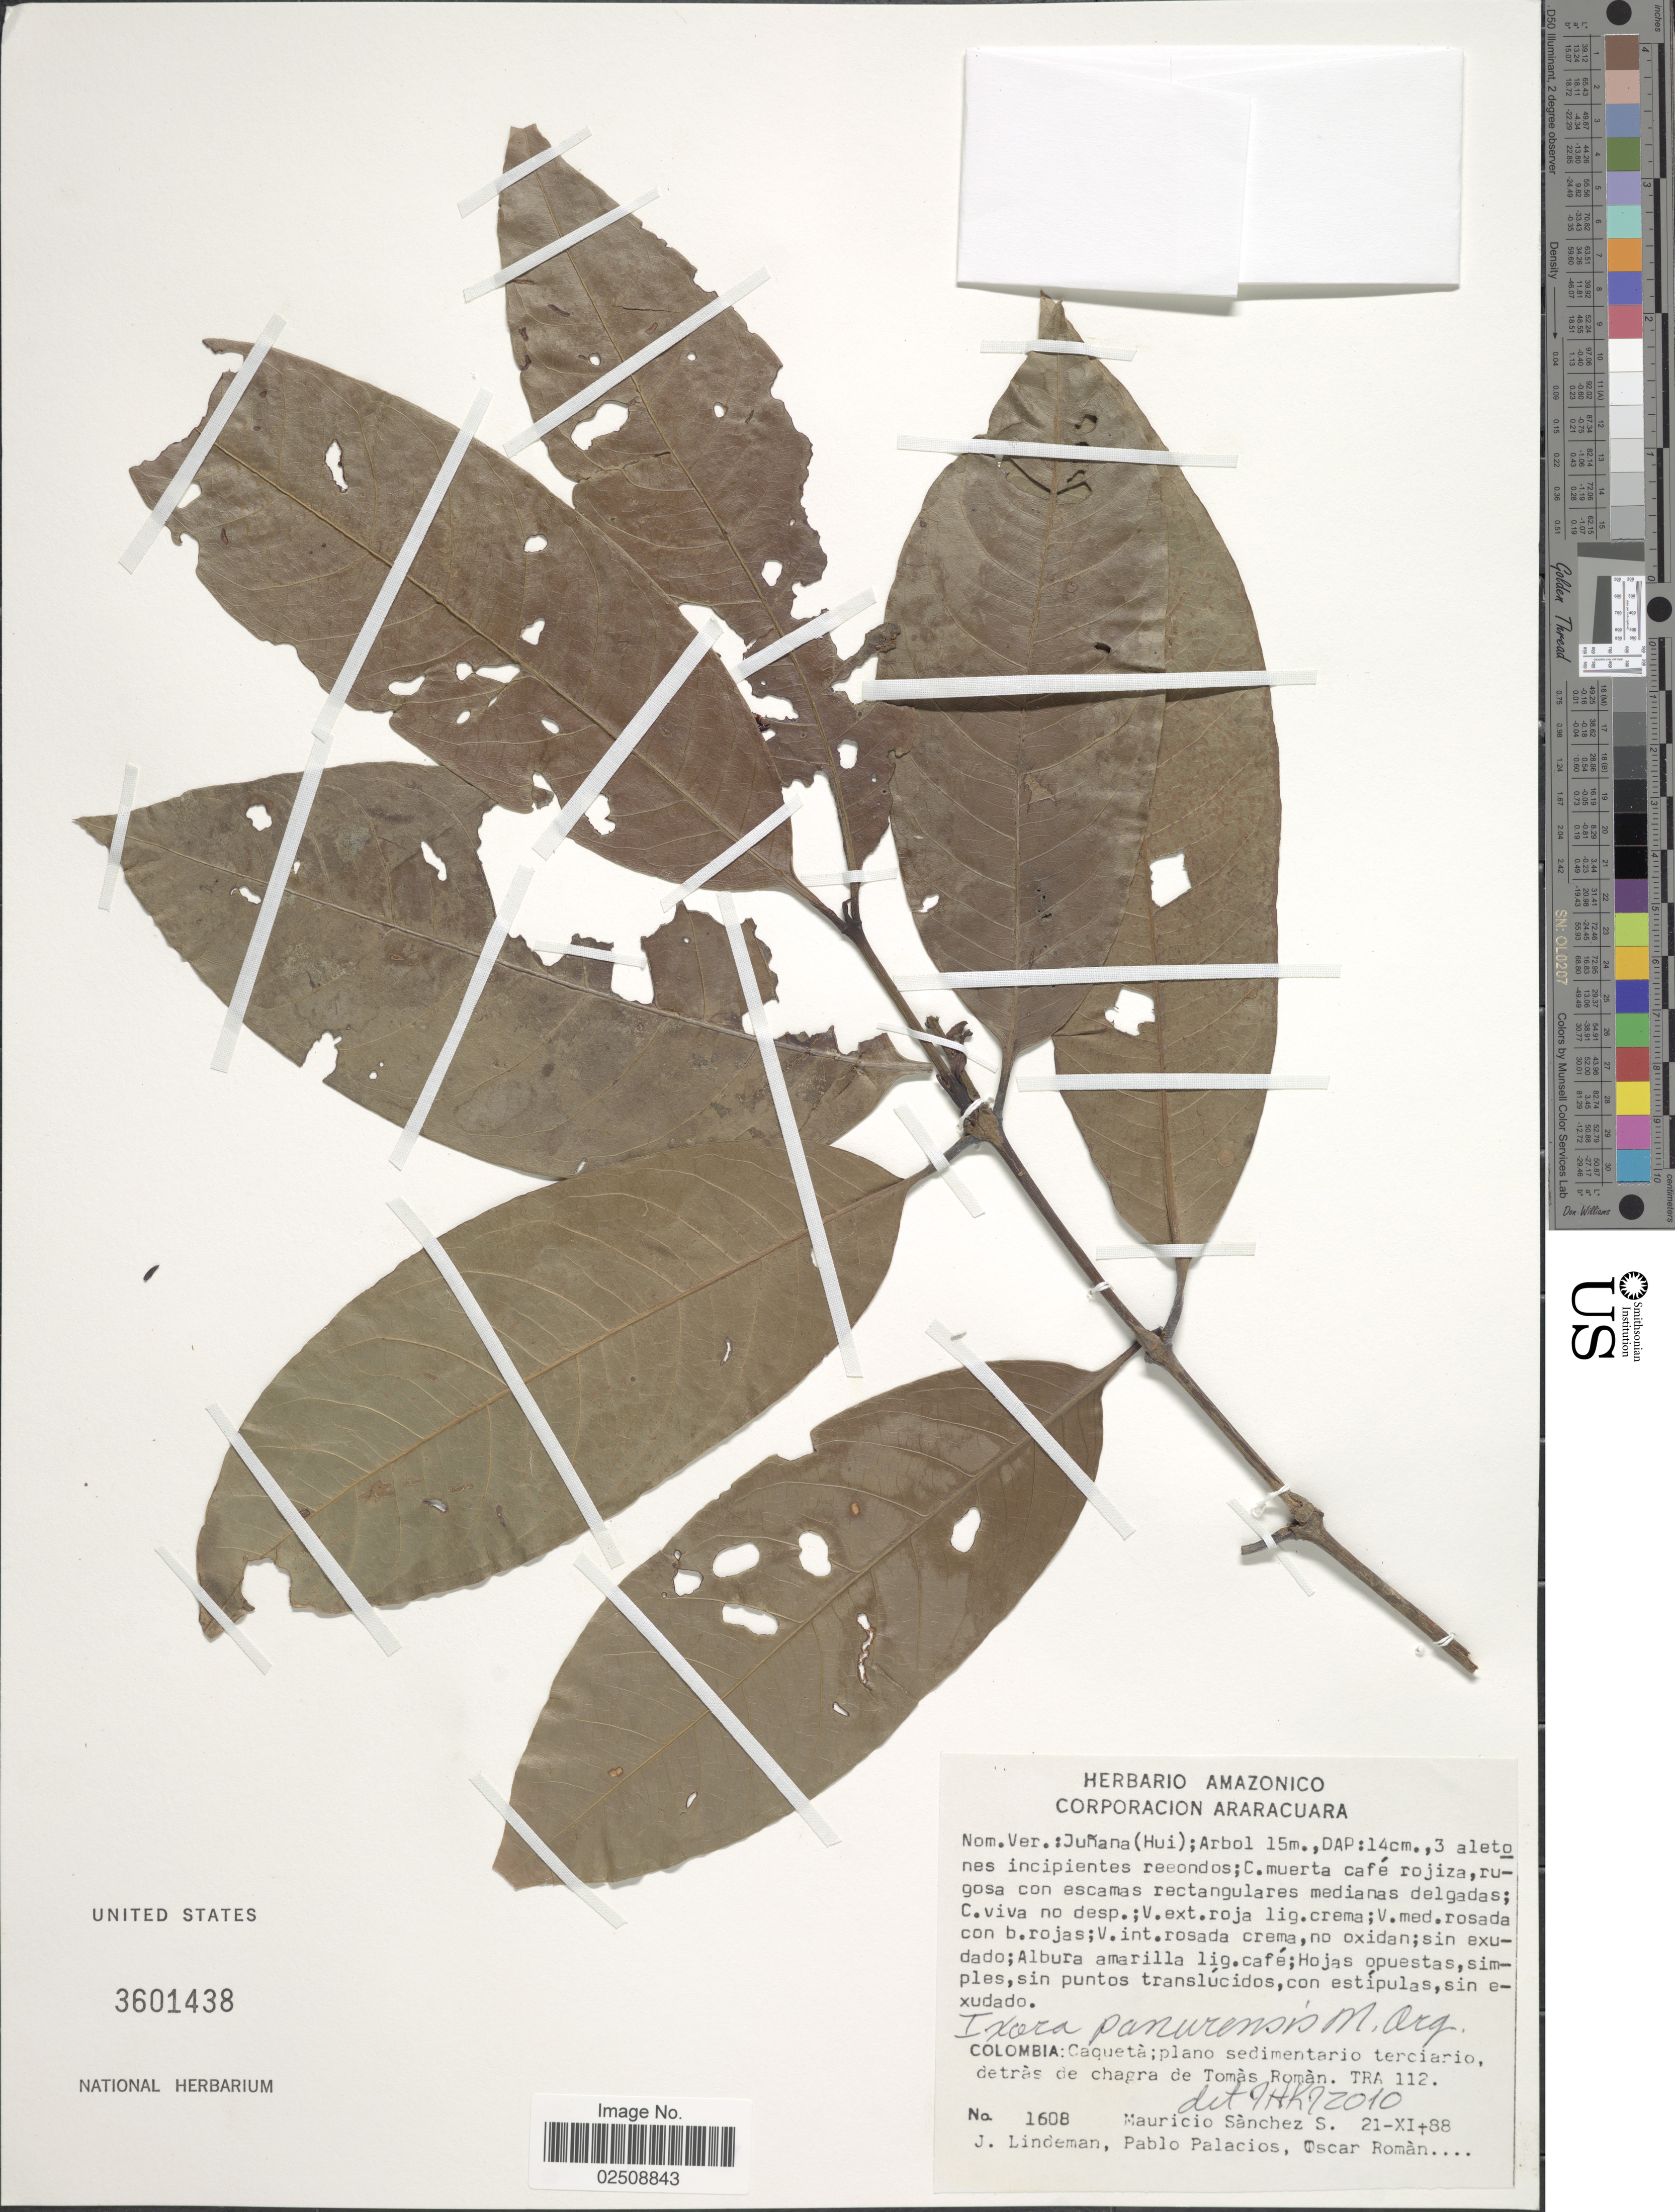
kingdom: Plantae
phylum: Tracheophyta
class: Magnoliopsida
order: Gentianales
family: Rubiaceae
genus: Ixora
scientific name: Ixora panurensis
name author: Müll. Arg.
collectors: J. Lindeman, P. Palacios, O. Román & M. Sanchez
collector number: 1608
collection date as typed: Transcribed d/m/y: 21/11/88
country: Colombia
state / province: Caquetá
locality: Caqueta; plano sedimentario terciario, detras de chagra de Tomas Roman. TRA 112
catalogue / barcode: US 3601438